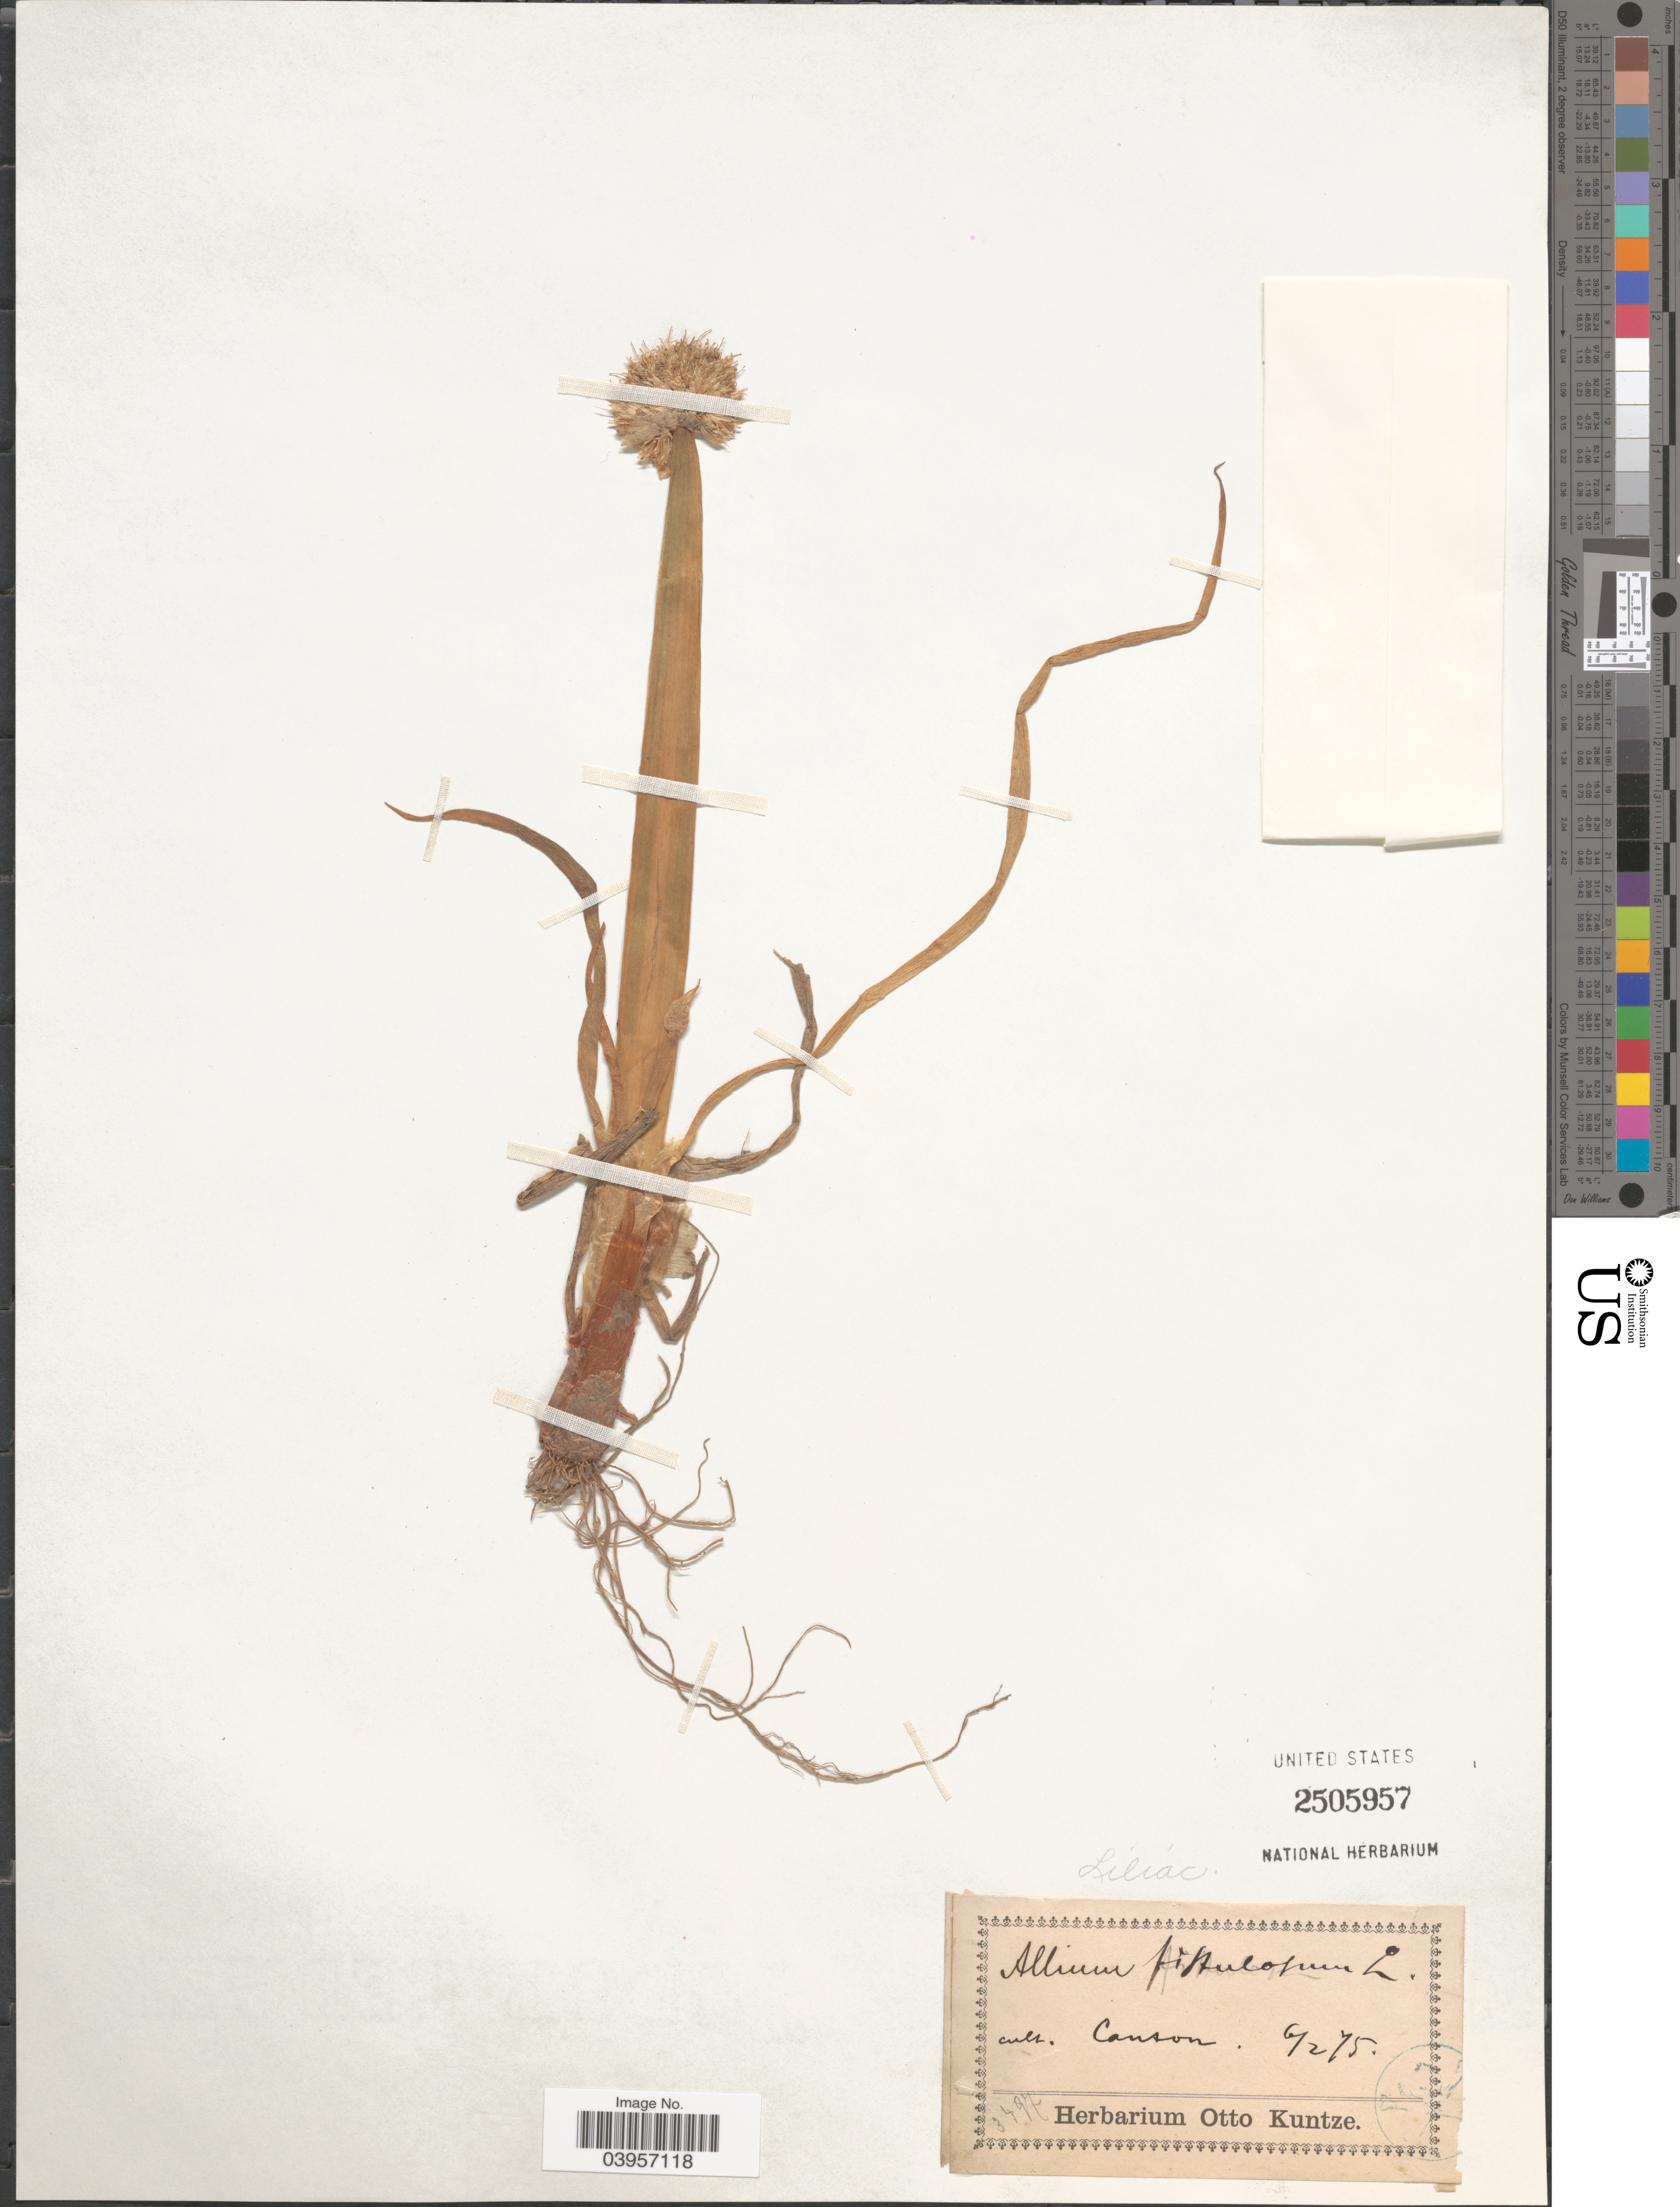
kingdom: Plantae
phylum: Tracheophyta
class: Liliopsida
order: Asparagales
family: Amaryllidaceae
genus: Allium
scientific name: Allium fistulosum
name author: L.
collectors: ex herb. Otto Kuntze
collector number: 3497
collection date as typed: Transcribed d/m/y: 6/2/75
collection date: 1875-02-06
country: China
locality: Cult. Canton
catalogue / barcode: US 2505957